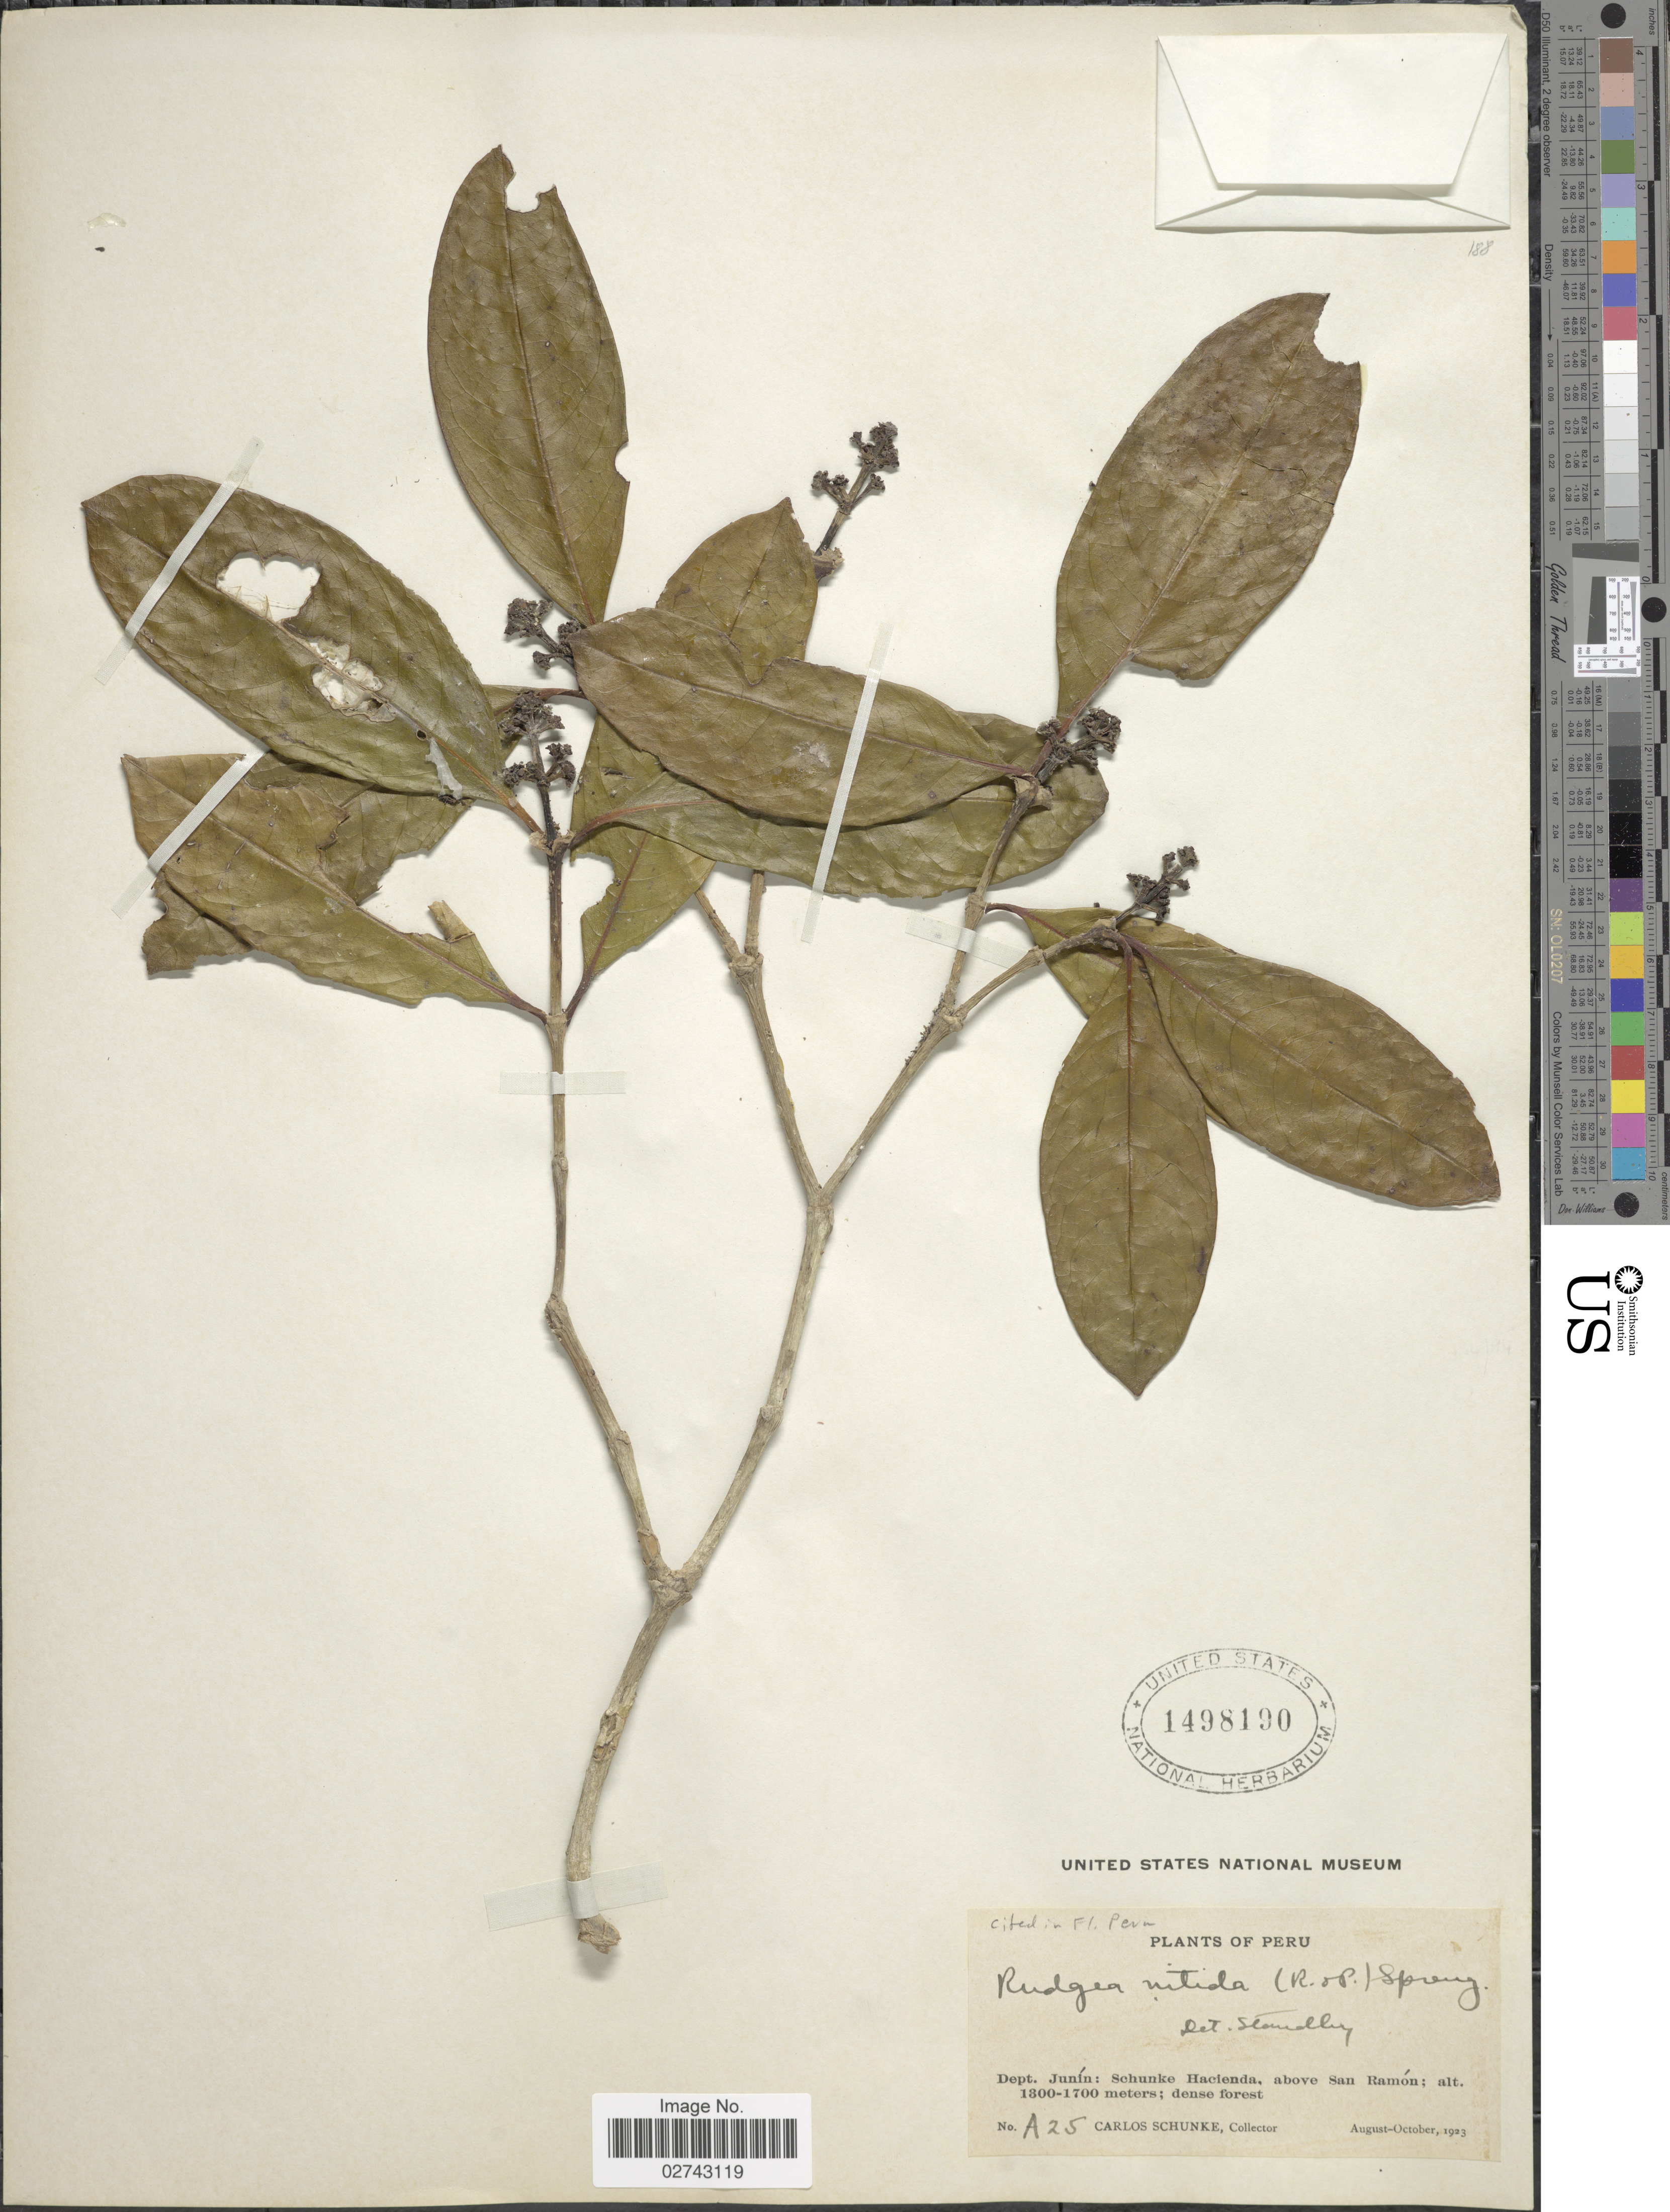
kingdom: Plantae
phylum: Tracheophyta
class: Magnoliopsida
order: Gentianales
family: Rubiaceae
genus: Rudgea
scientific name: Rudgea nitida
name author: (Ruiz & Pav.) Spreng.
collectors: C. Schunke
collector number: A 25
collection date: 1923-08/1923-10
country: Peru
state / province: Junín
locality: Schunke Hacienda above San Ramon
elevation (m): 1300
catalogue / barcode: US 1498190